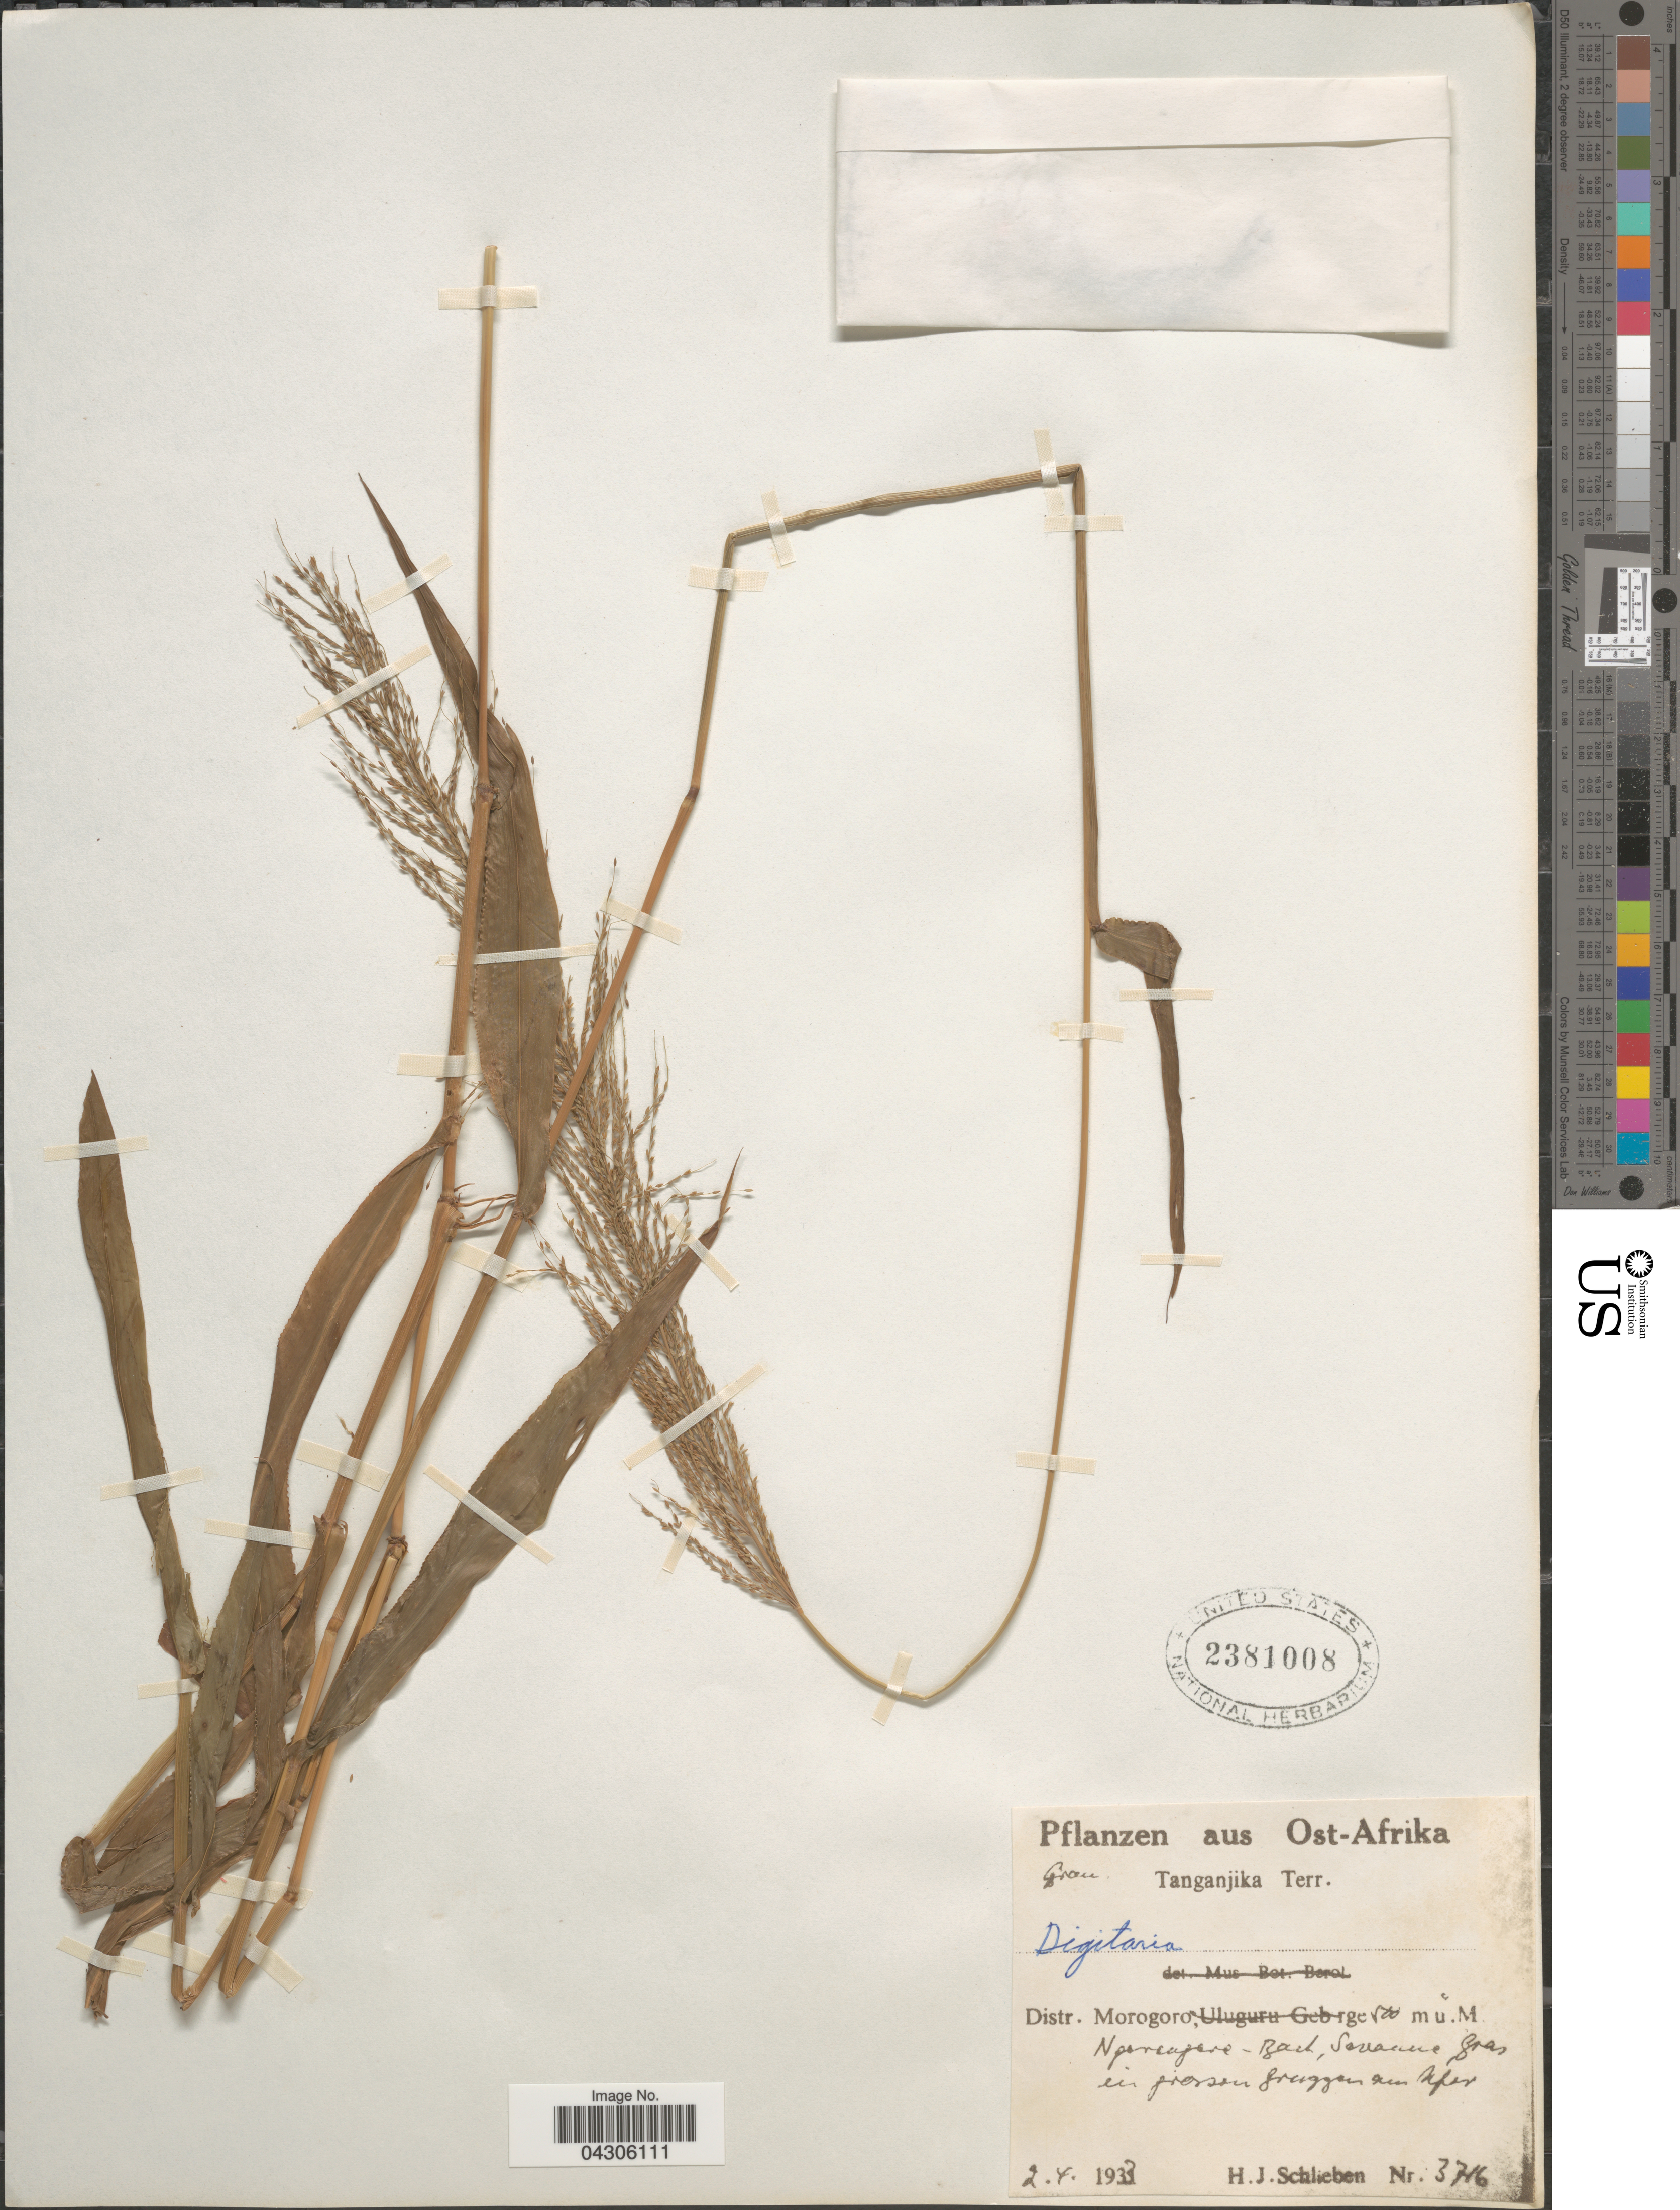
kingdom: Plantae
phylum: Tracheophyta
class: Liliopsida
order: Poales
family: Poaceae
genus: Digitaria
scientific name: Digitaria sp.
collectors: H. J. Schlieben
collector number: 3716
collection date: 1933-04-02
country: Tanzania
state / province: Morogoro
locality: Ost-Afrika. Tanganjika Terr. Distr. Morogoro.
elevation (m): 500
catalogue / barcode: US 2381008